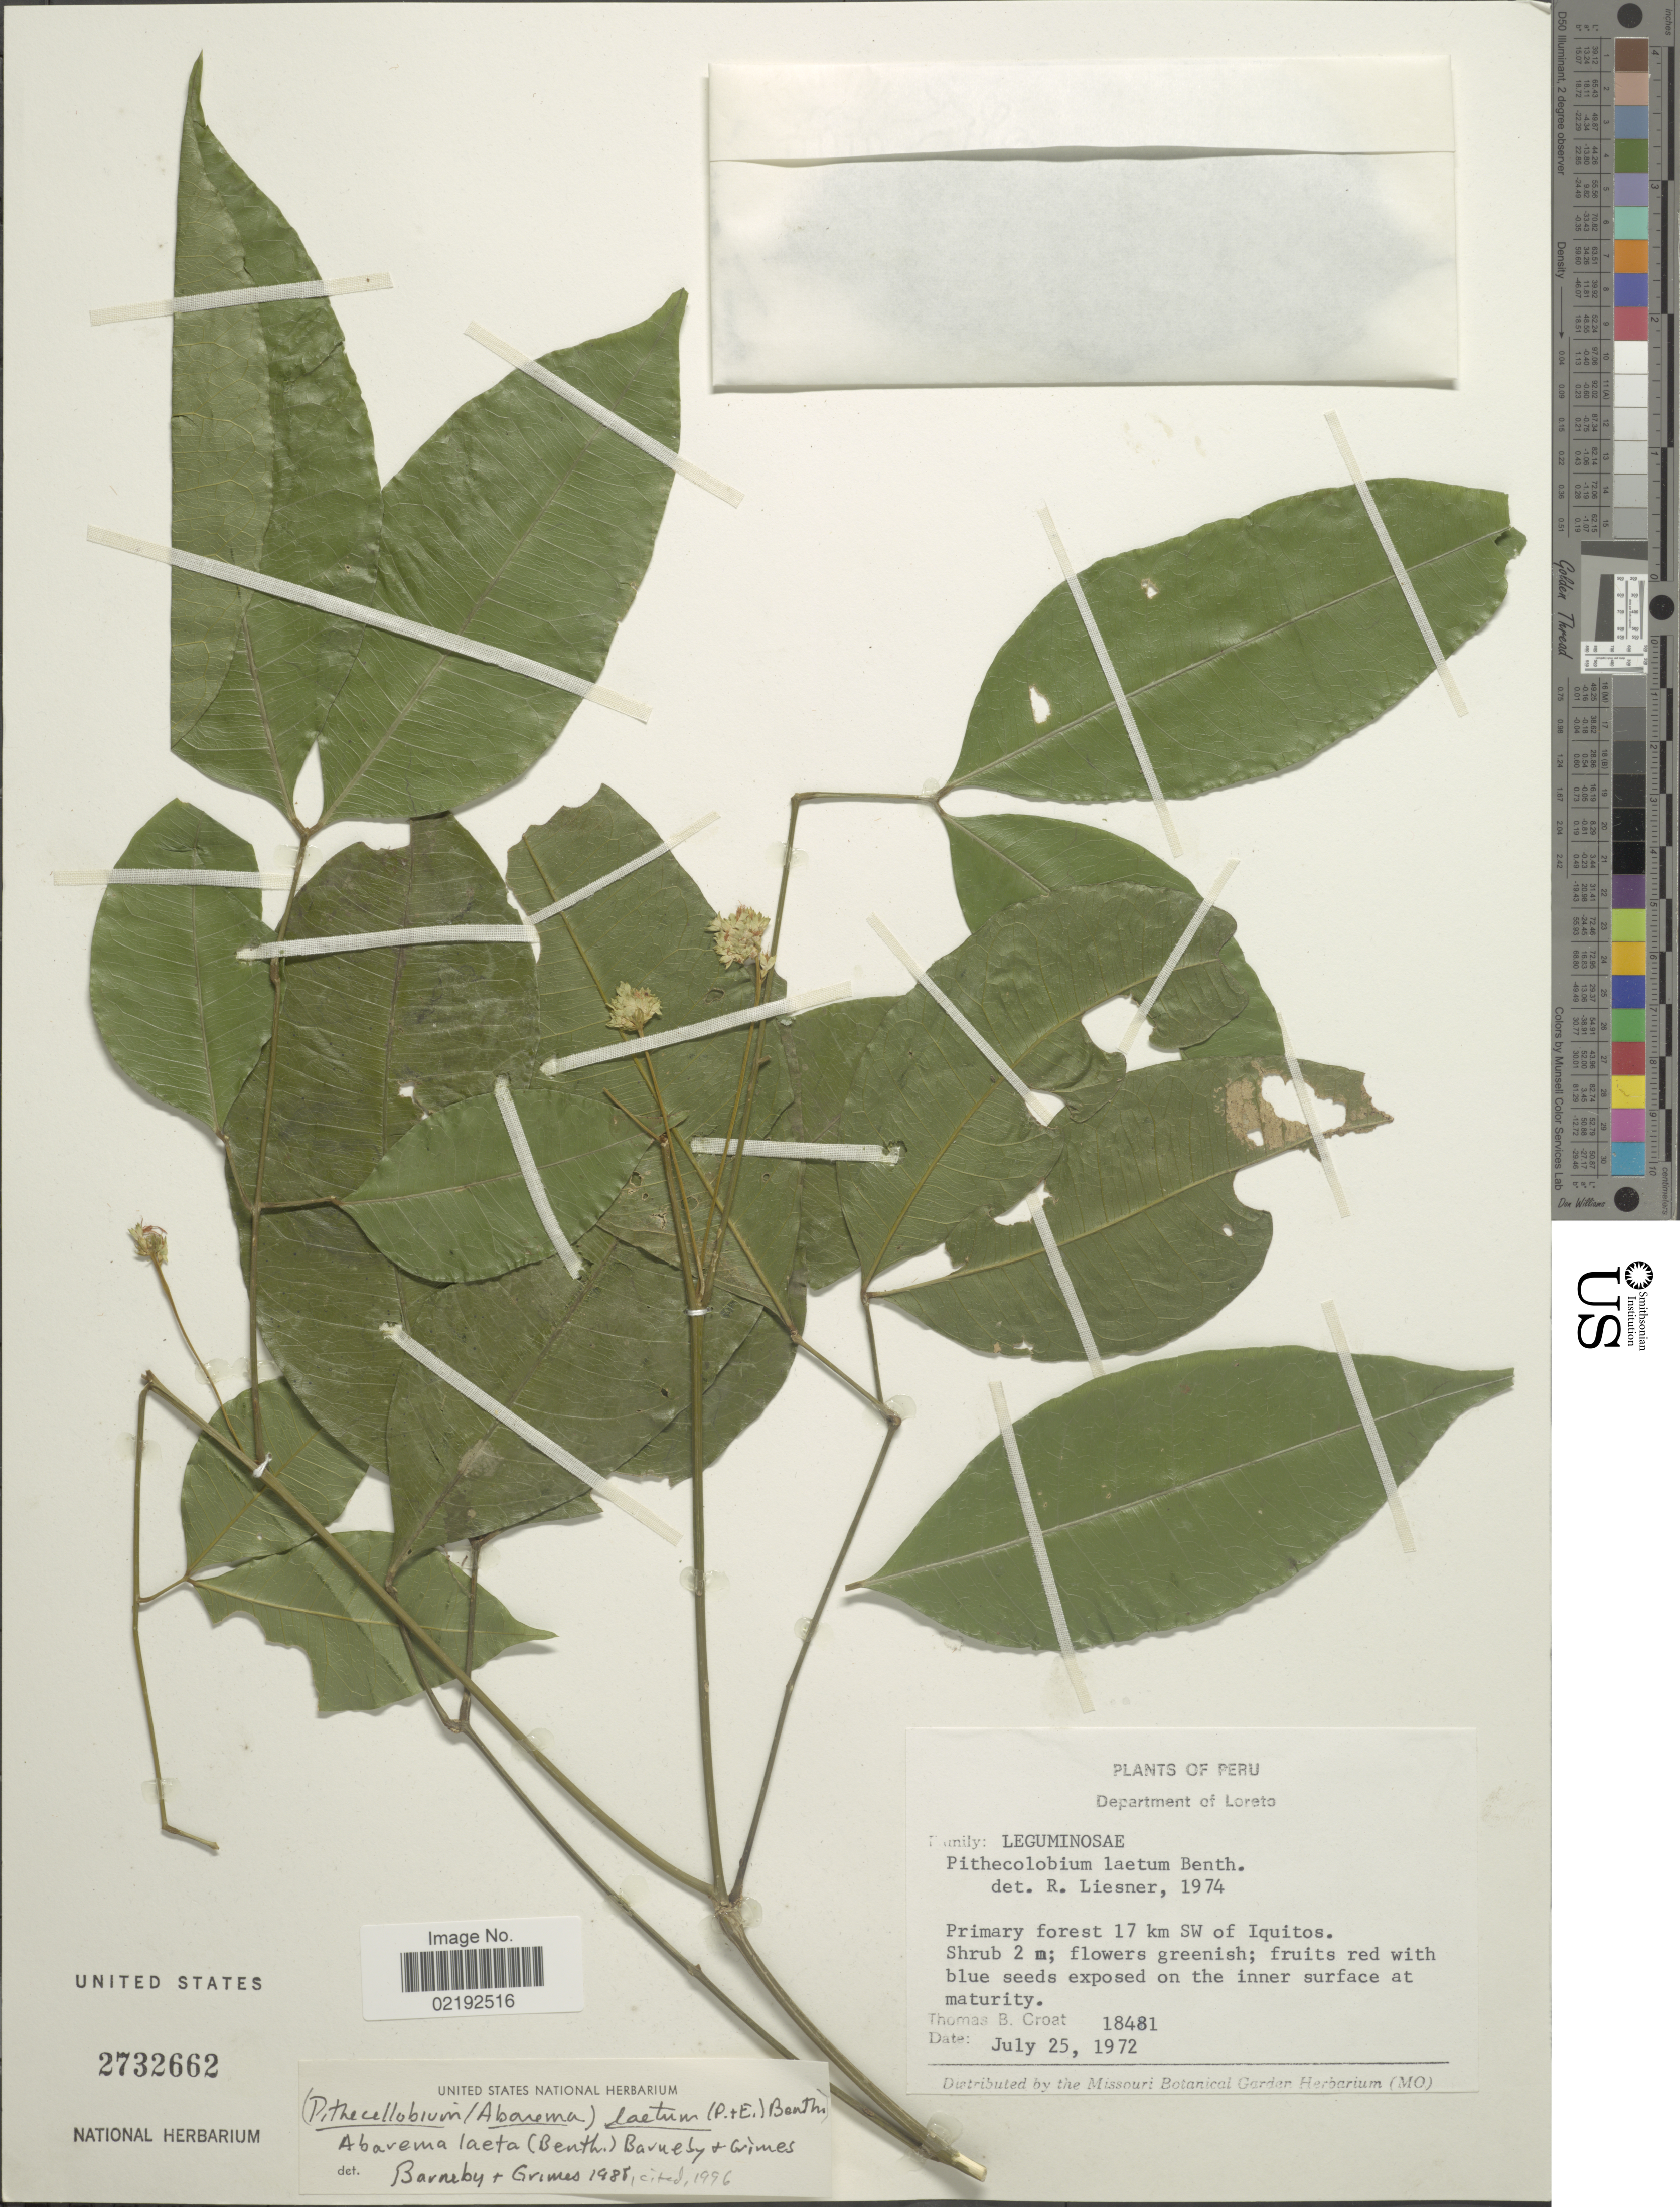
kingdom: Plantae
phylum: Tracheophyta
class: Magnoliopsida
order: Fabales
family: Fabaceae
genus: Abarema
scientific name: Abarema laeta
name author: (Benth.) Barneby & J.W. Grimes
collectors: T. B. Croat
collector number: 18481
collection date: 1972-07-25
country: Peru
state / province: Loreto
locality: Primary forest 17 km SW of Iquitos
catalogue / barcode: US 2732662